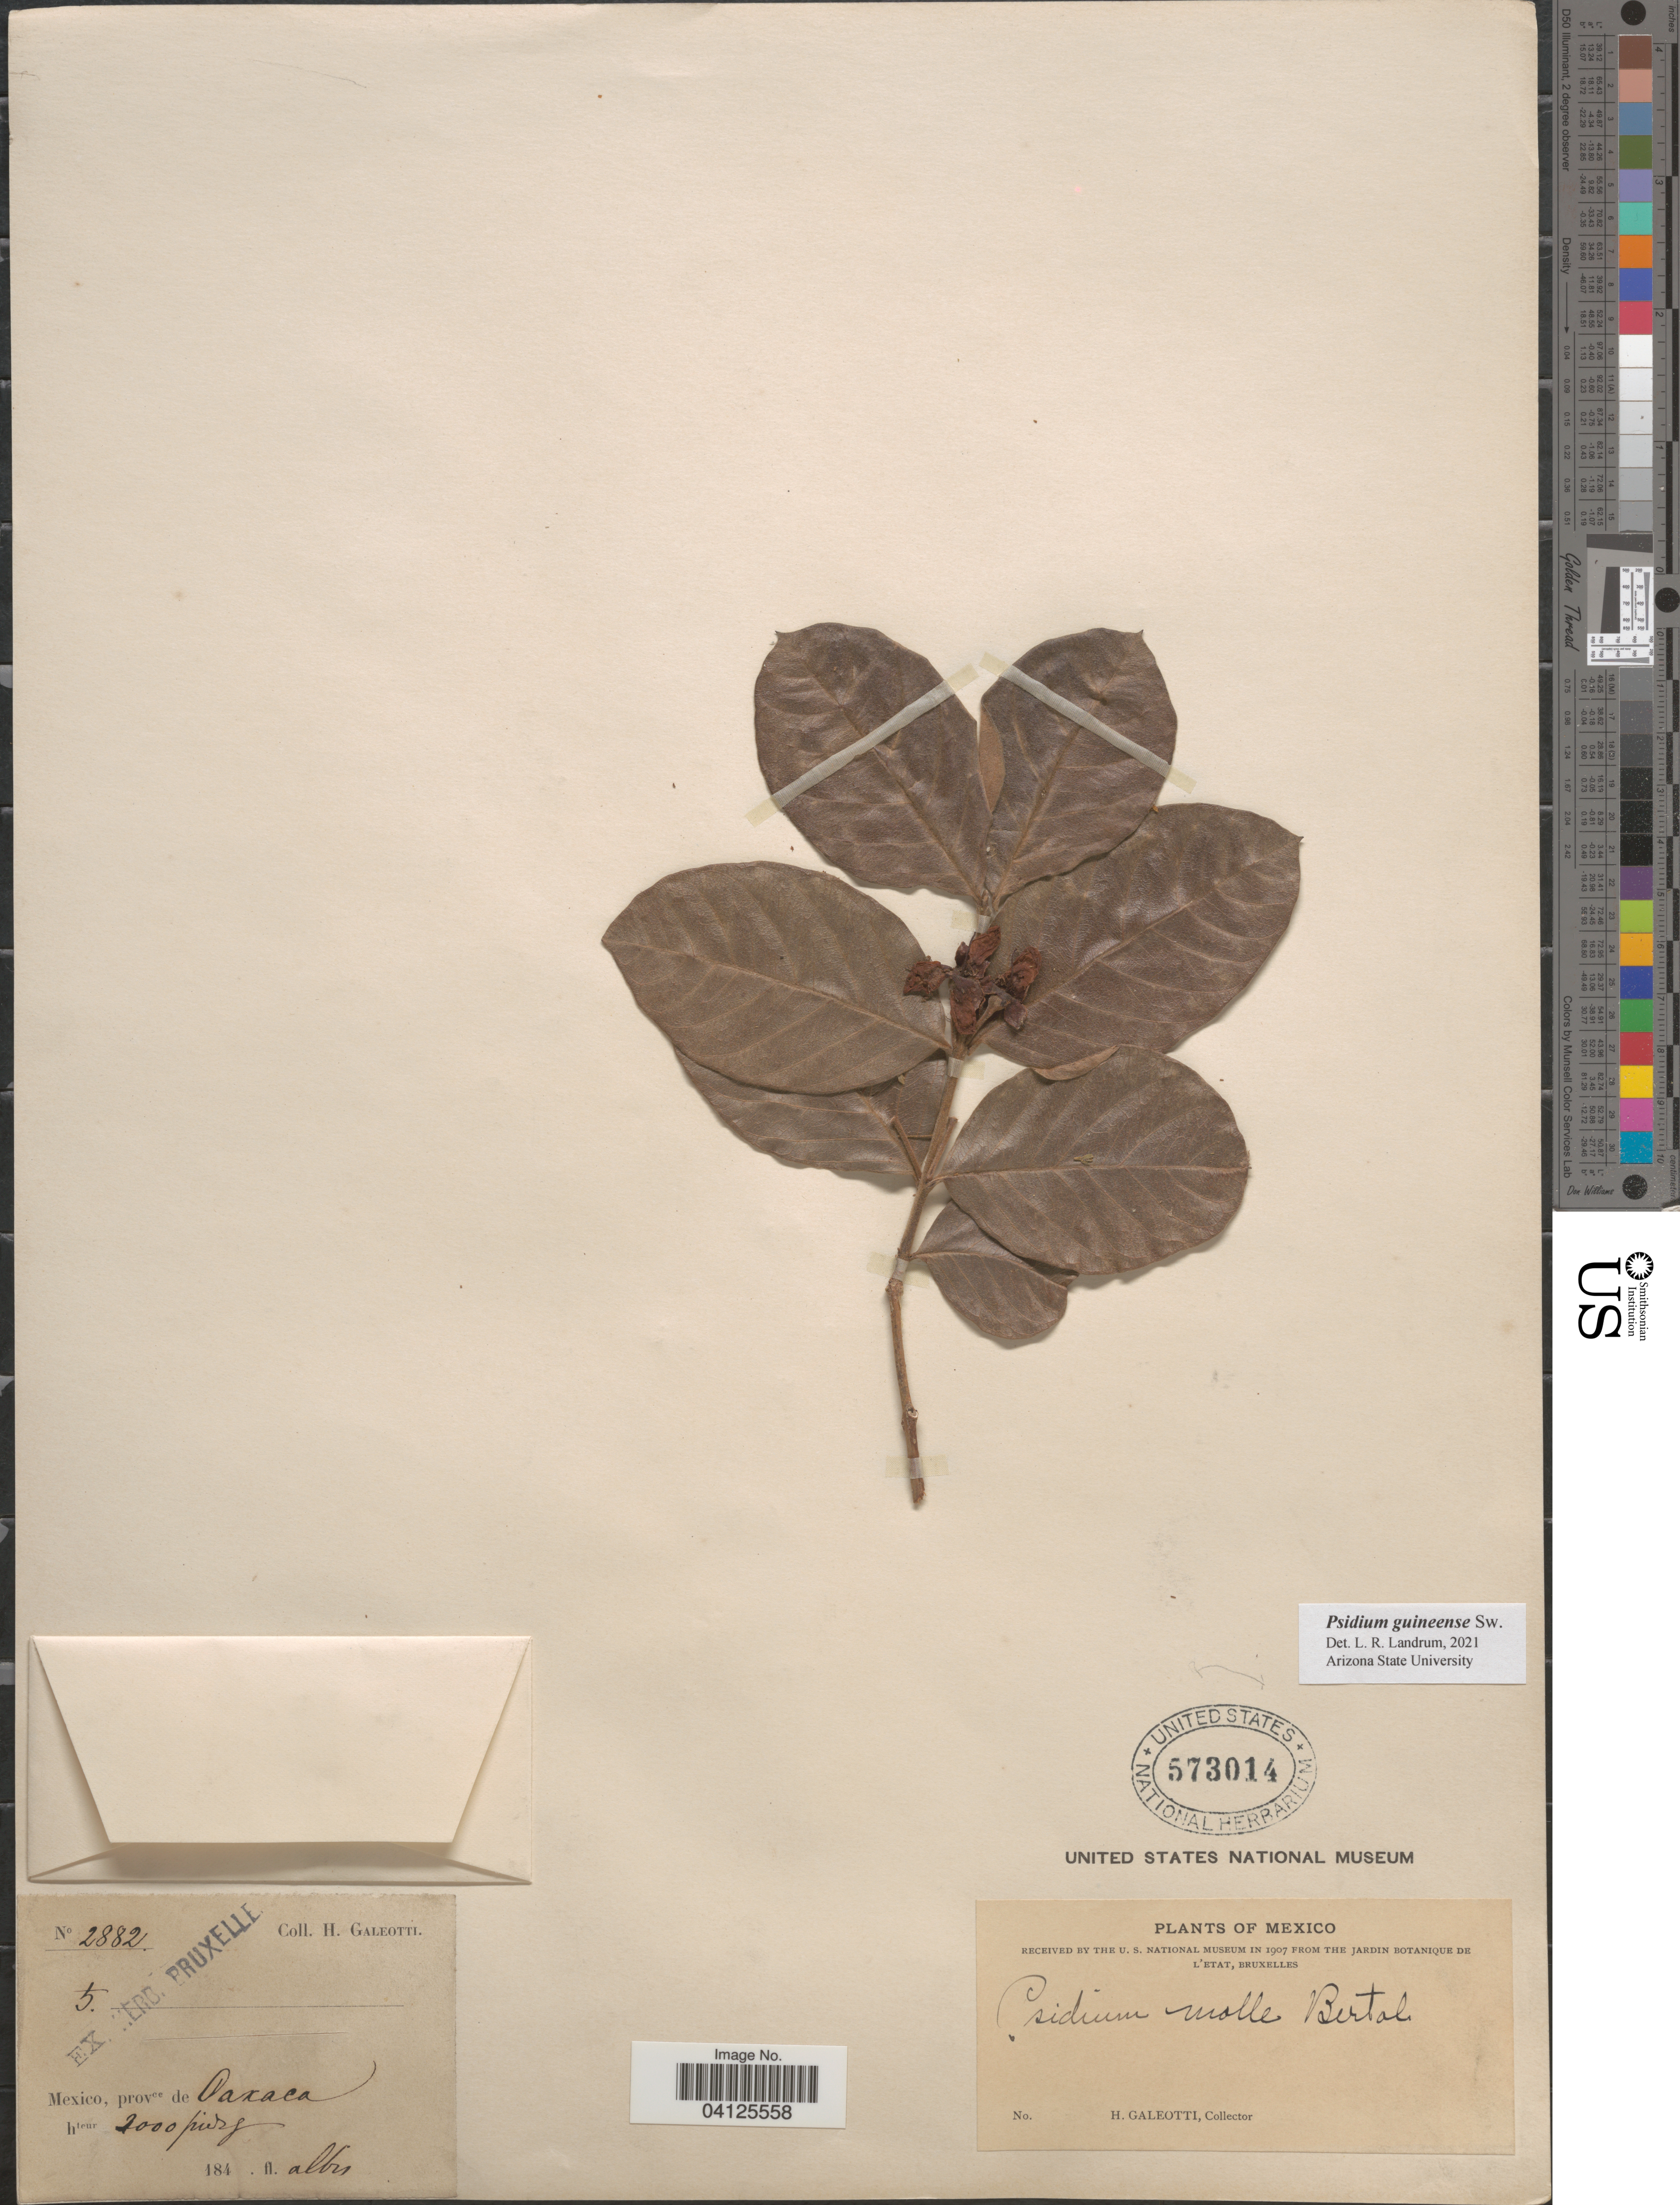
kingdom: Plantae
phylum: Tracheophyta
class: Magnoliopsida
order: Myrtales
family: Myrtaceae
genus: Psidium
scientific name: Psidium guineense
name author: Sw.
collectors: H. G. Galeotti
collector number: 2882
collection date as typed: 184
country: Mexico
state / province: Oaxaca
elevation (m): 610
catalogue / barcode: US 573014